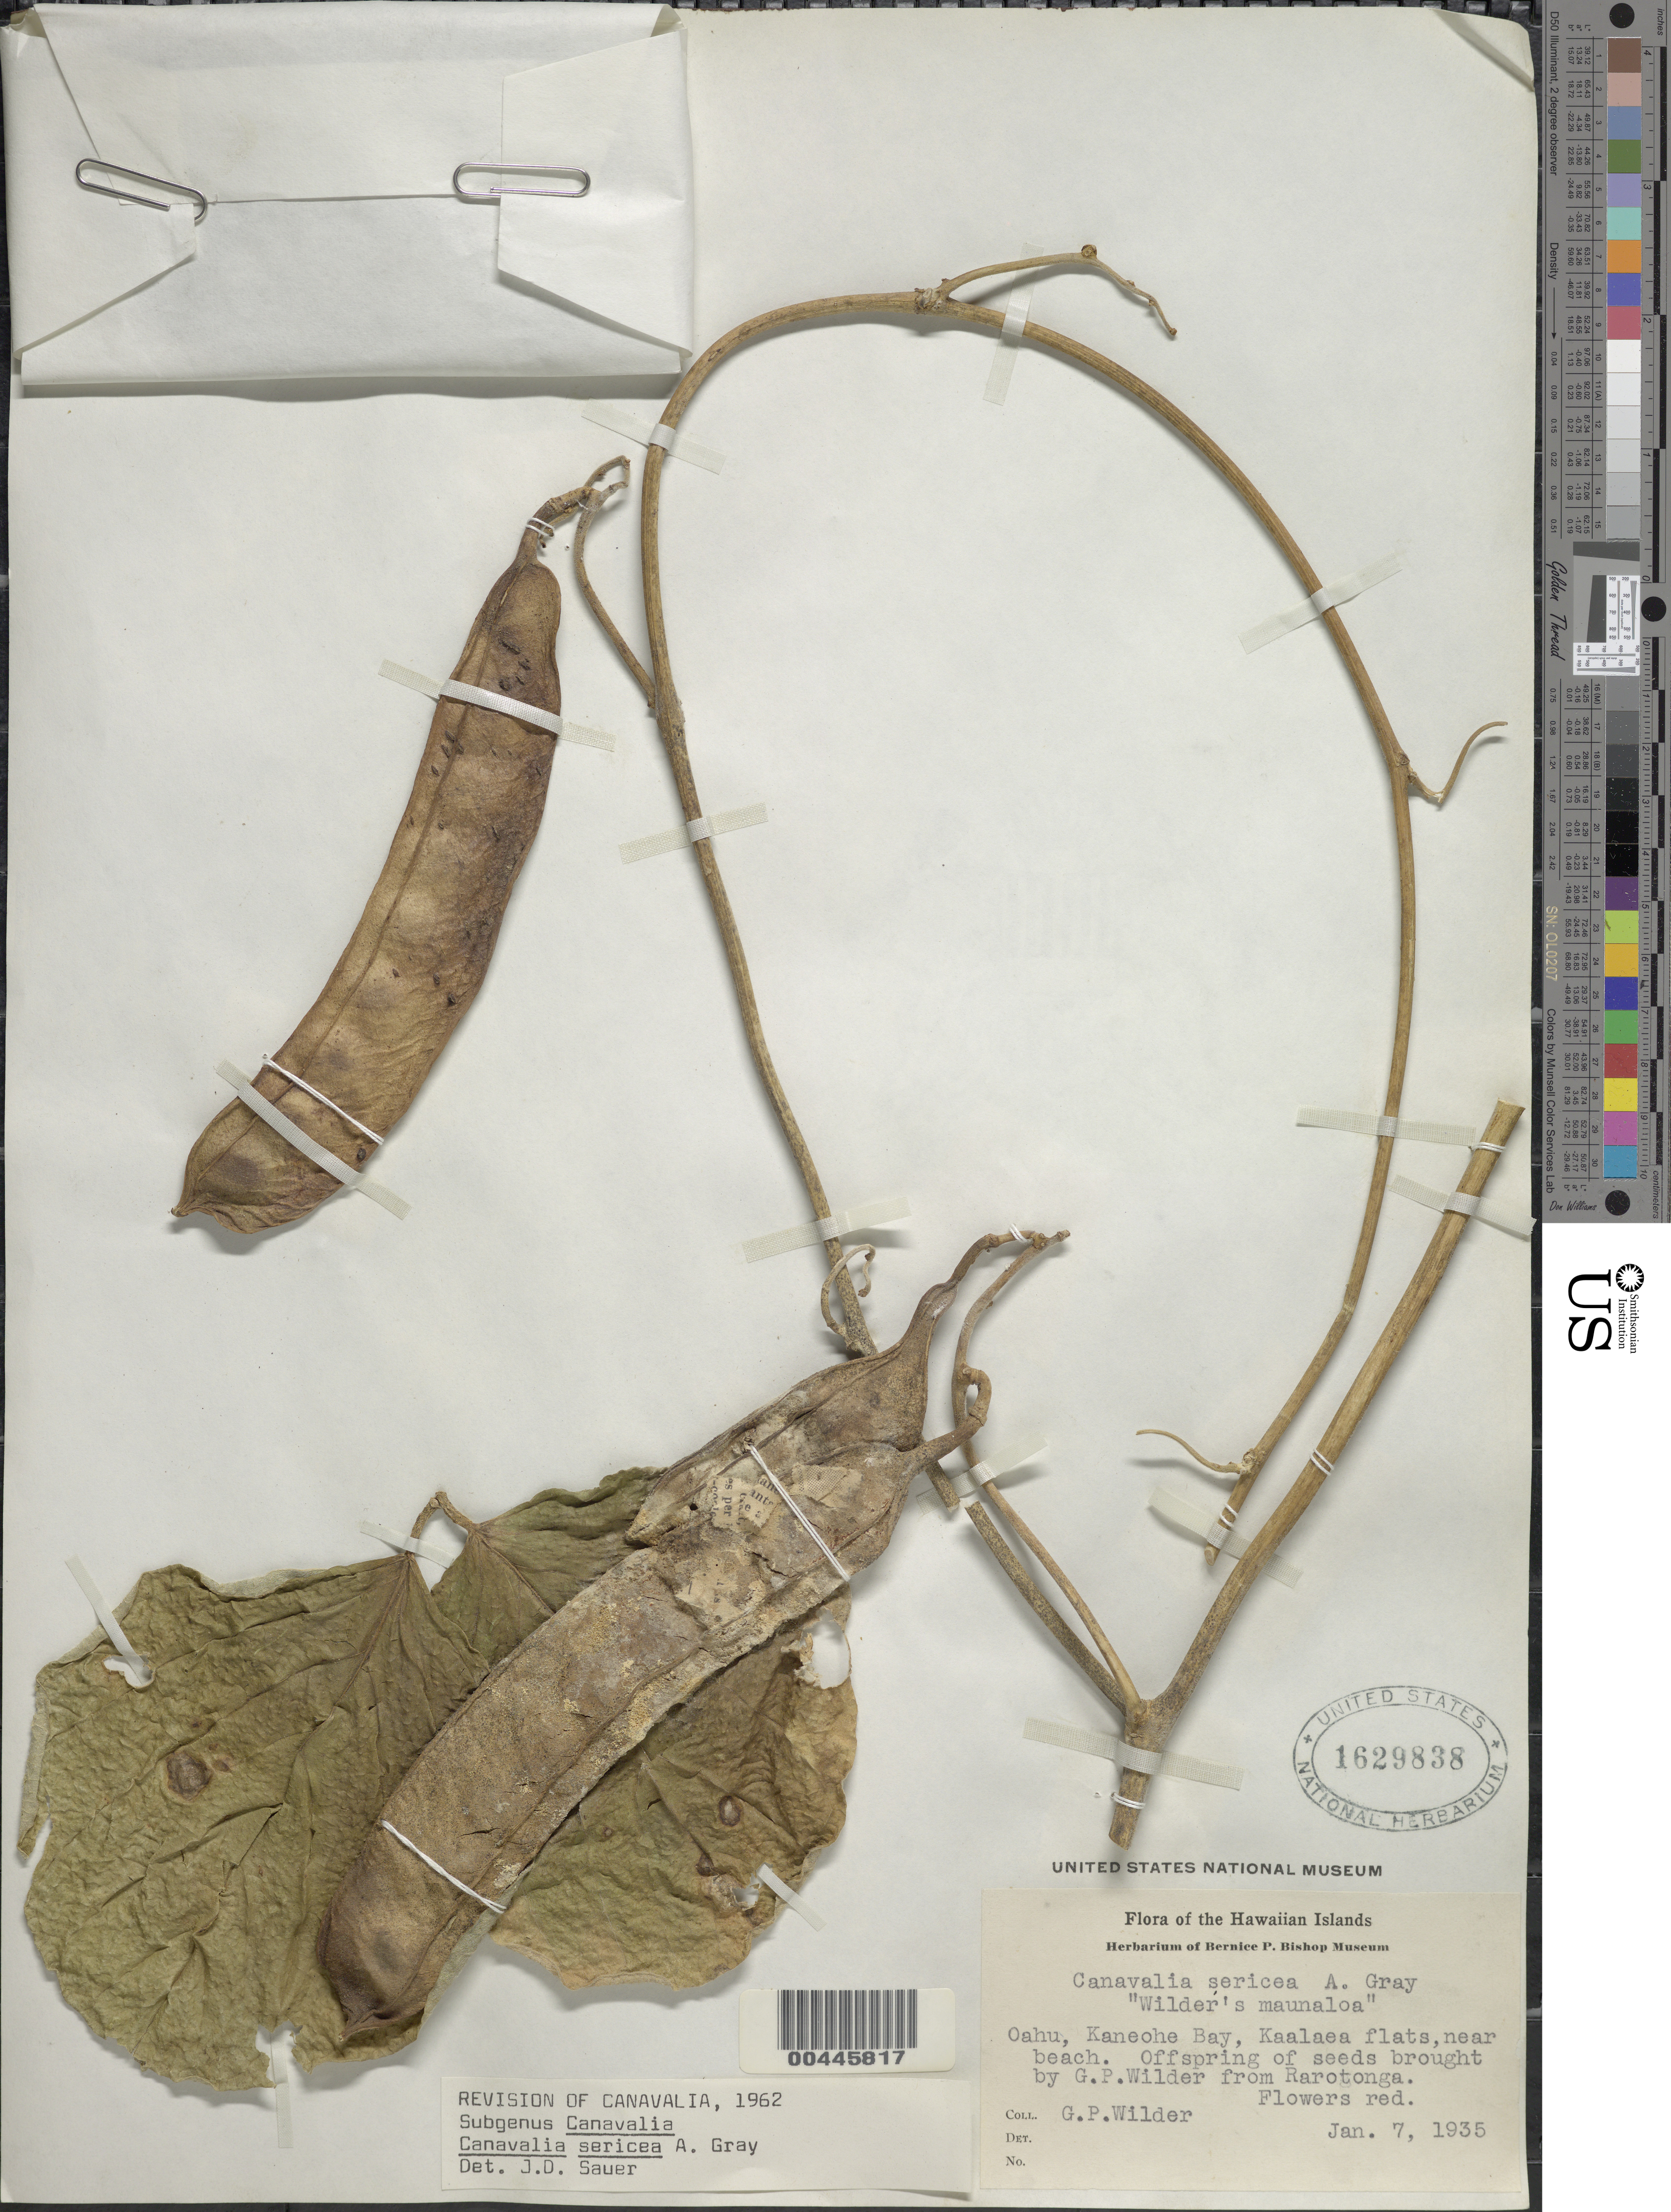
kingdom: Plantae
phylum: Tracheophyta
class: Magnoliopsida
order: Fabales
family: Fabaceae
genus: Canavalia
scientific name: Canavalia sericea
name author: A. Gray in Wilkes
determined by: Sauer, J. D.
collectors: G. Wilder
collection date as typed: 7 Jan 1935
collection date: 1935-01-07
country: United States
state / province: Hawaii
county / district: Honolulu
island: Oahu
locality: Kanehoe Bay, Kaalaea flats, near beach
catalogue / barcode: US 1629838